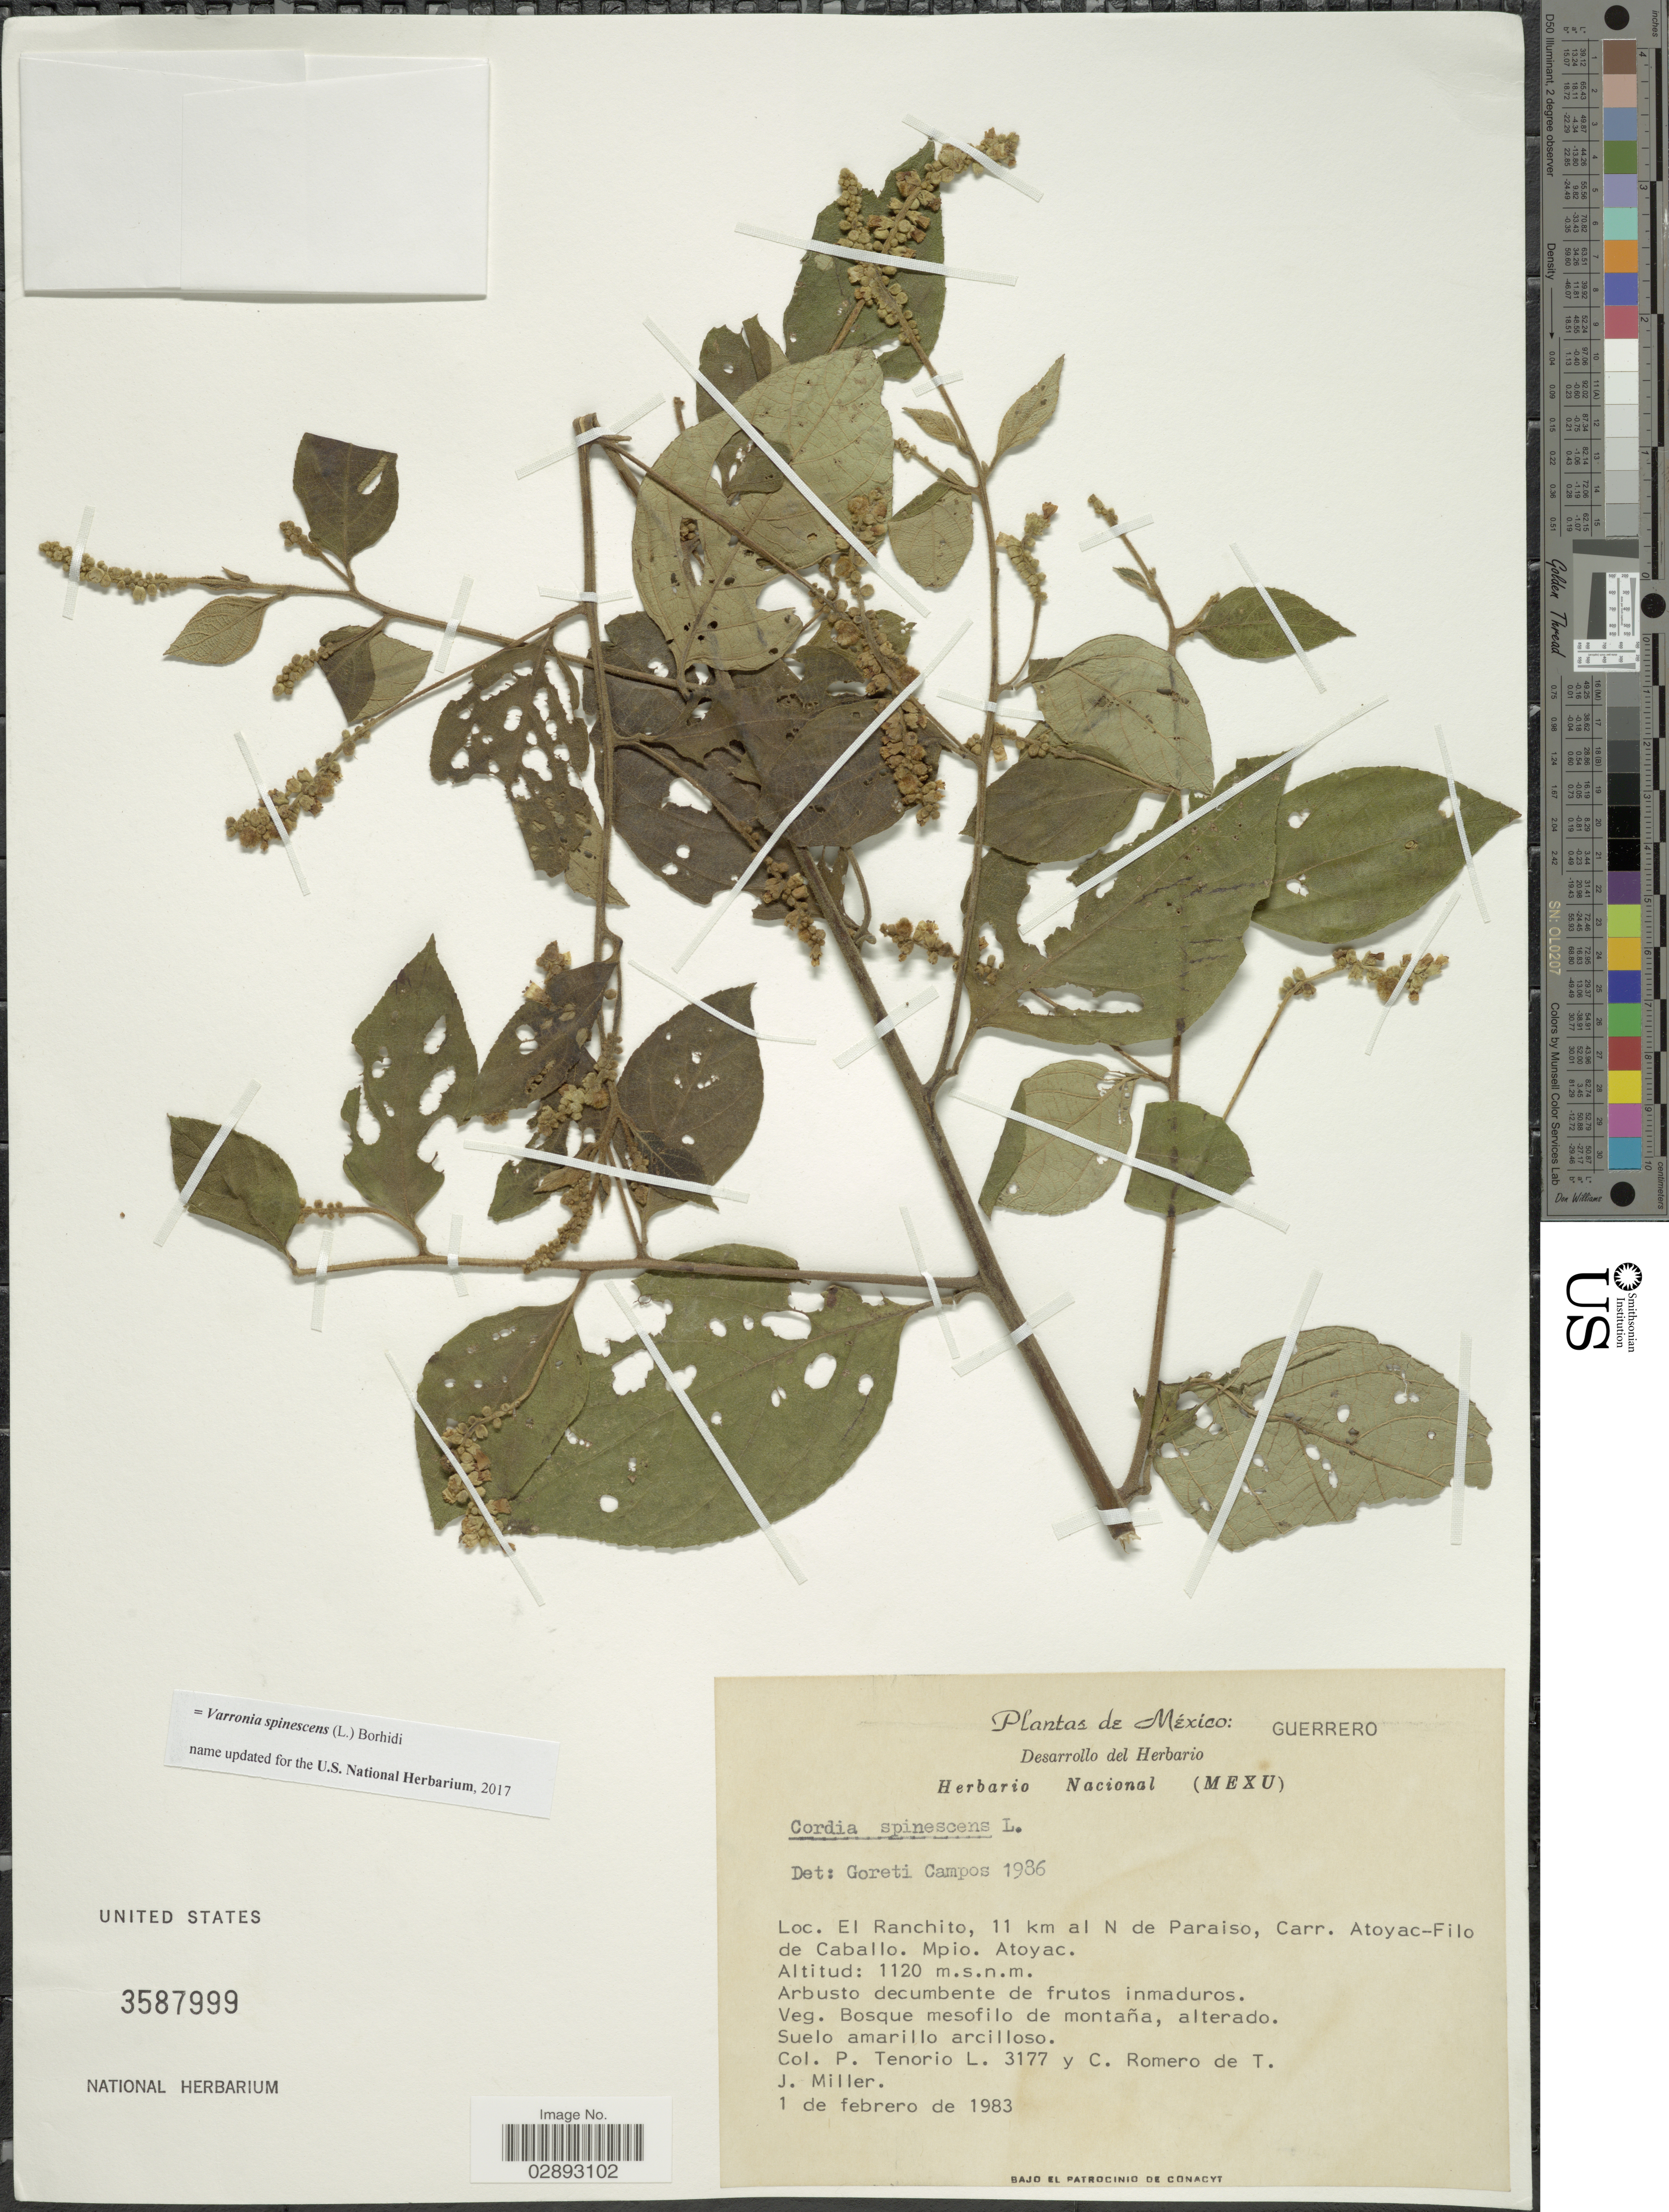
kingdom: Plantae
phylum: Tracheophyta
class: Magnoliopsida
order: Boraginales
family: Cordiaceae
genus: Varronia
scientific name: Varronia spinescens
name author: (L.) Borhidi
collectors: P. Tenorio L., C. Romero de T. & J. Miller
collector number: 3177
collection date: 1983-02-01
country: Mexico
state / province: Guerrero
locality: El Ranchito, 11 km al N de Paraiso, Carr. Atoyac-Filo de Caballo. Mpio. Atoyac.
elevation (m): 1120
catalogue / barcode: US 3587999